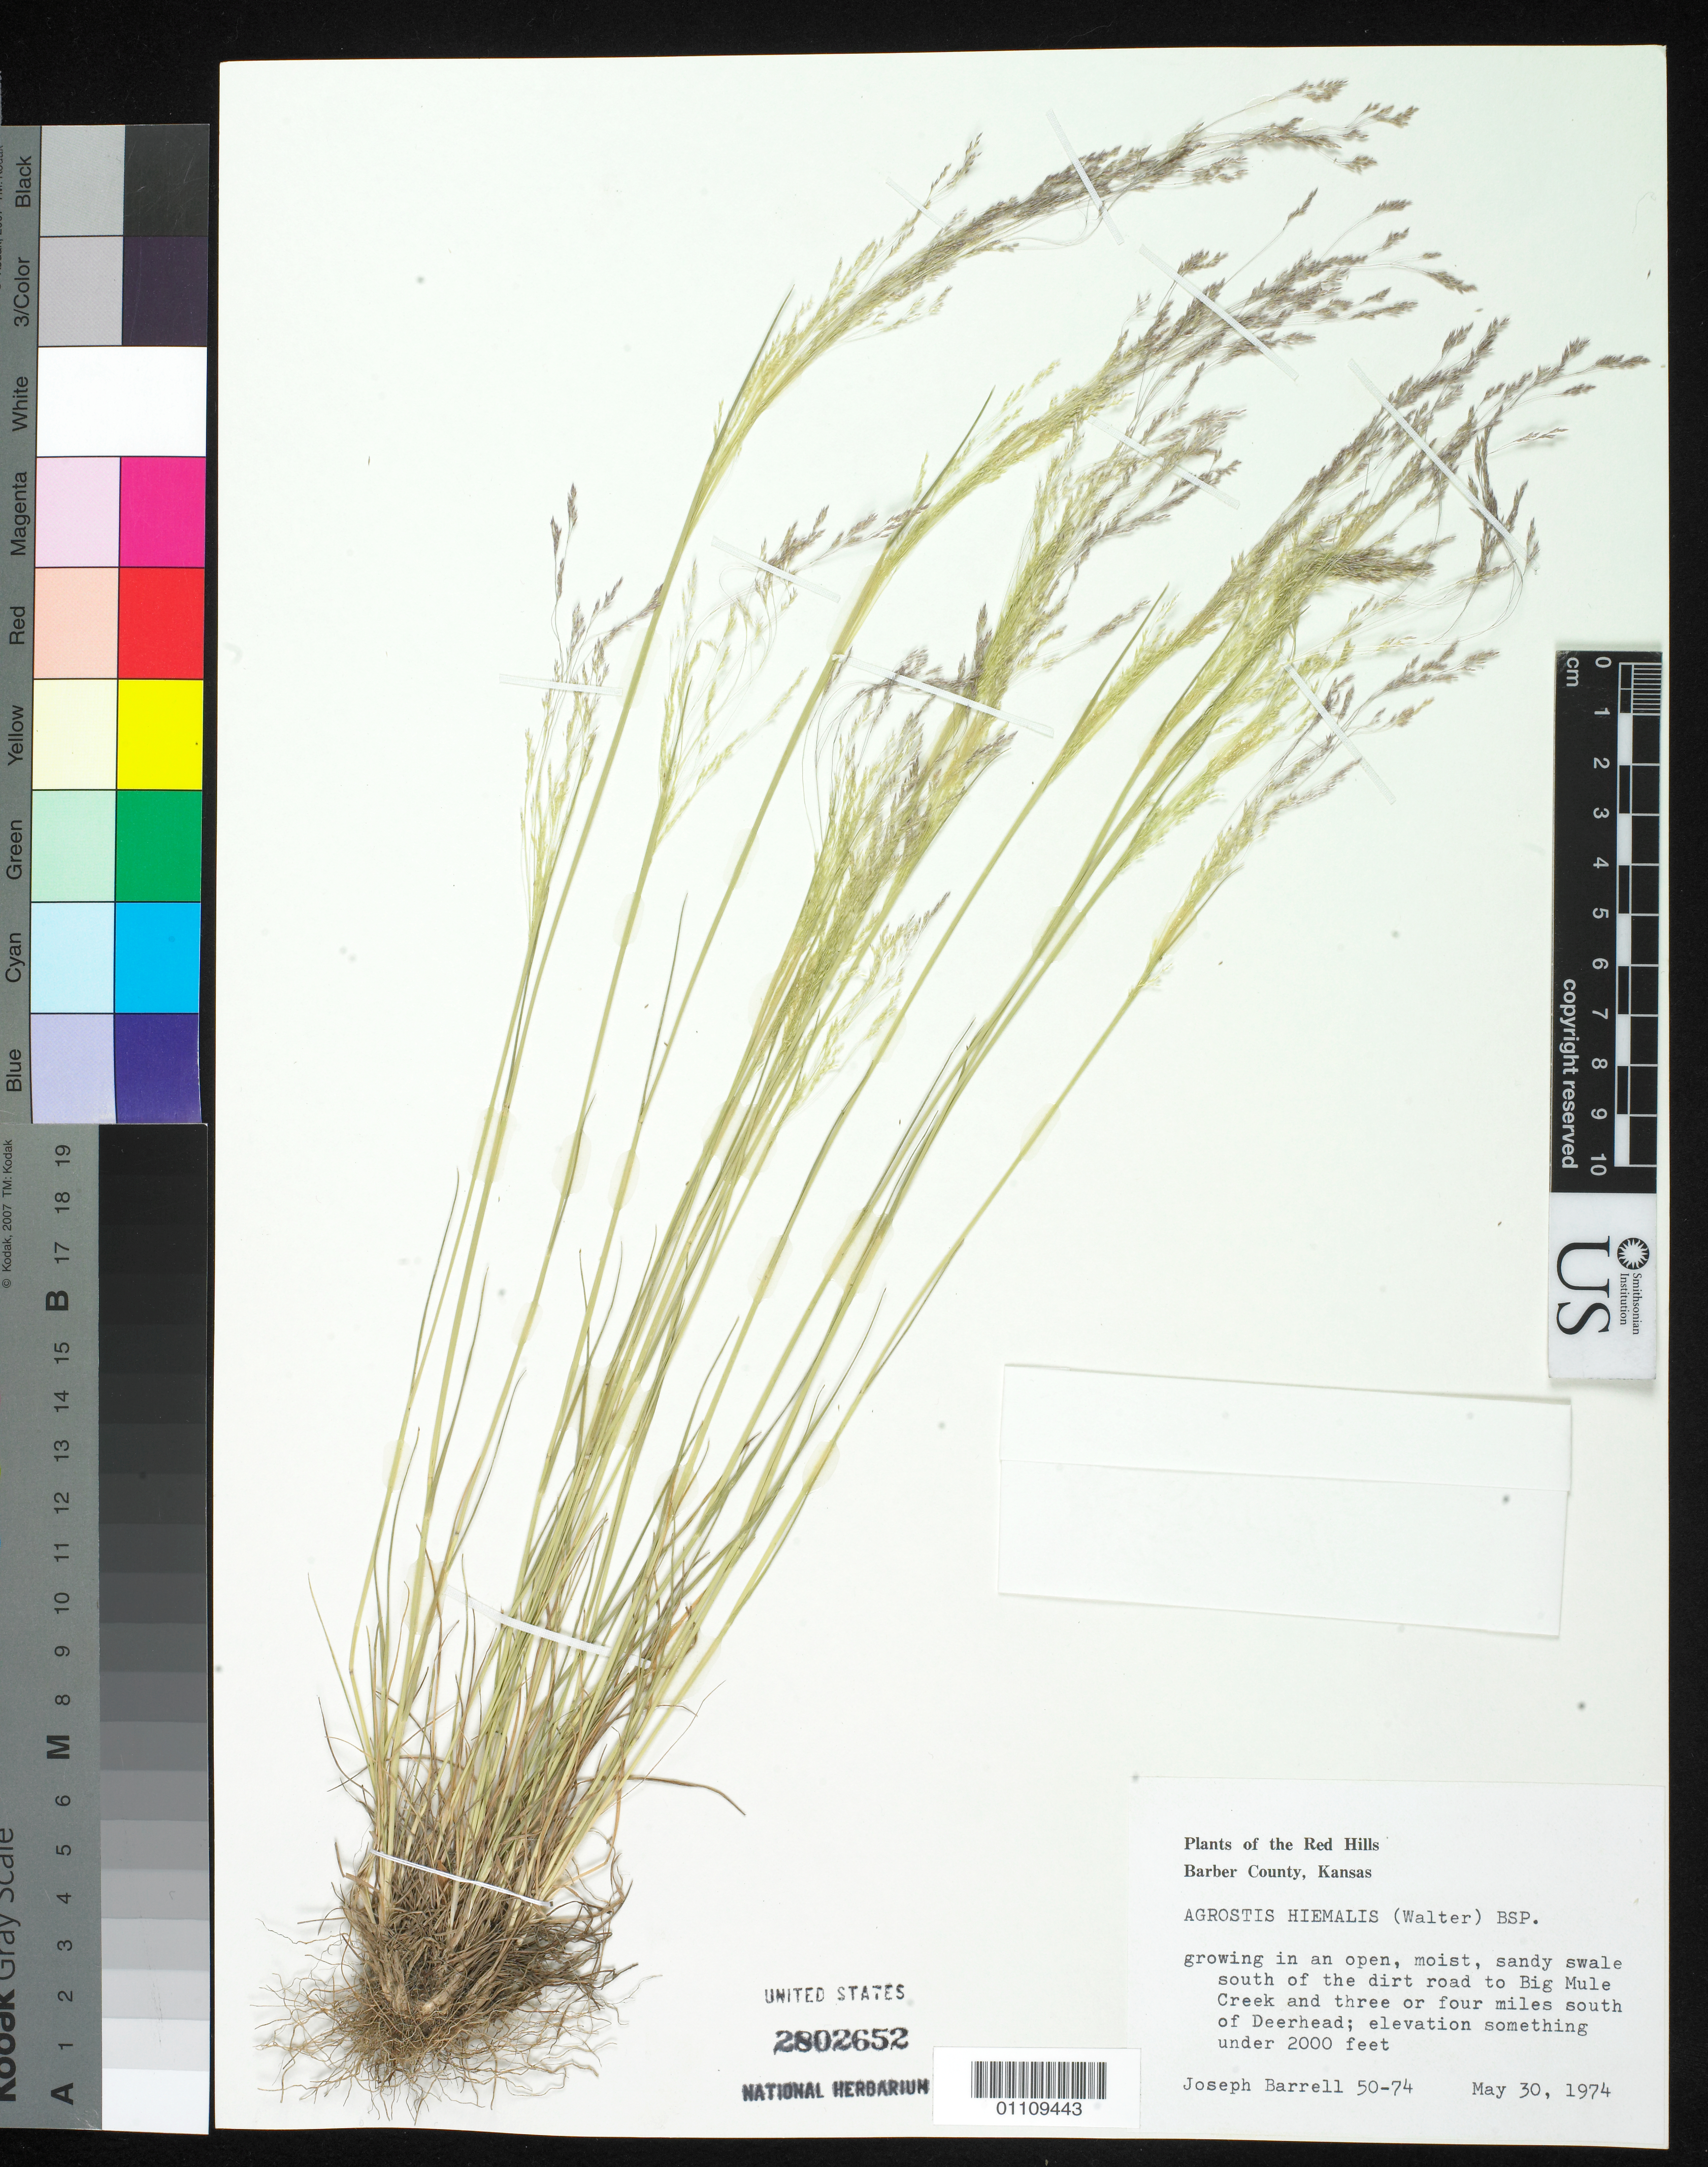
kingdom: Plantae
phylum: Tracheophyta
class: Liliopsida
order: Poales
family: Poaceae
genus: Agrostis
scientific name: Agrostis hiemalis (Walter) Britton et al., orth. var.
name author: (Walter) Britton et al.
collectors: J. Barrell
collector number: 50-74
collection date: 1974-05-30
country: United States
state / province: Kansas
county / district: Barber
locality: S of the dirt road to Big Mule Creek and 3 or 4 mi. S of Deerhead.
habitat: open, moist, sandy swale.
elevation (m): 610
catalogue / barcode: US 2802652